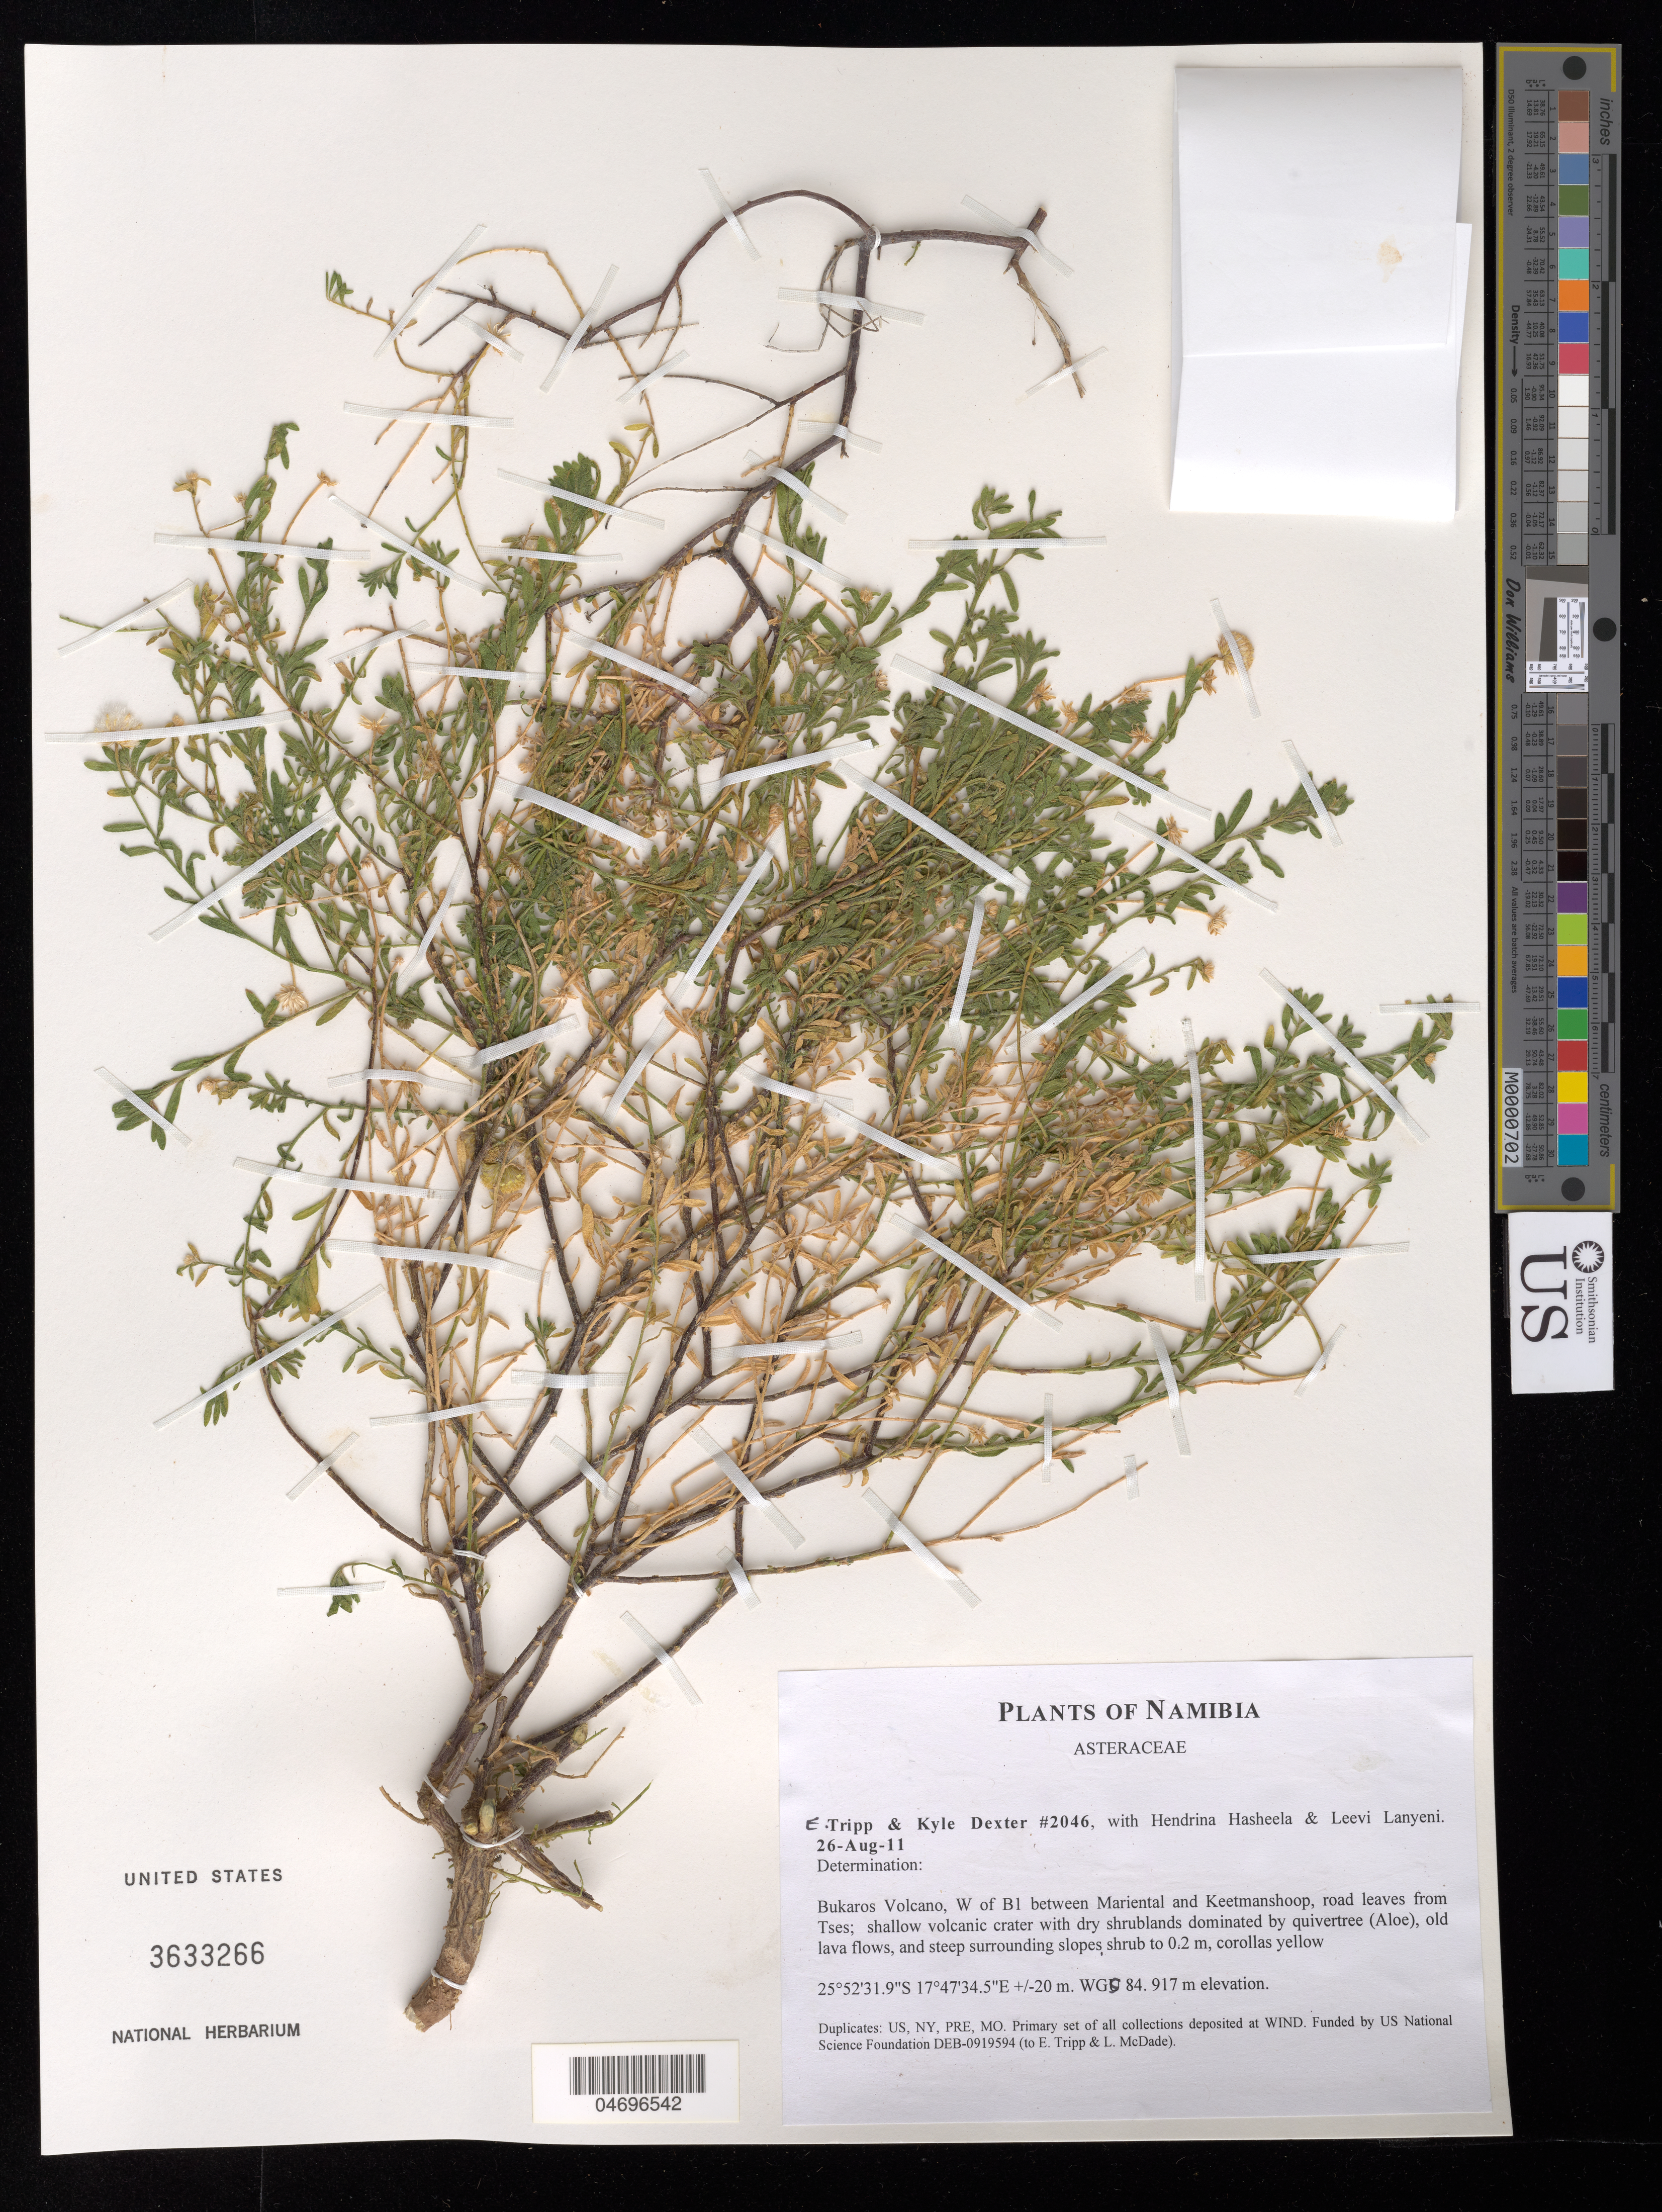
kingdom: Plantae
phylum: Tracheophyta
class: Magnoliopsida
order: Asterales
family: Asteraceae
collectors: E. Tripp, K. Dexter, H. Hasheela & L. Lanyeni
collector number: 2046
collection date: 2011-08-26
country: Namibia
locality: Bukaros Volcano, W of B1 between Mariental and Keetmanshoop, road leaves from Tses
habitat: Old lava flows and steep surrounding slopes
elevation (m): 917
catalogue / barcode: US 3633266